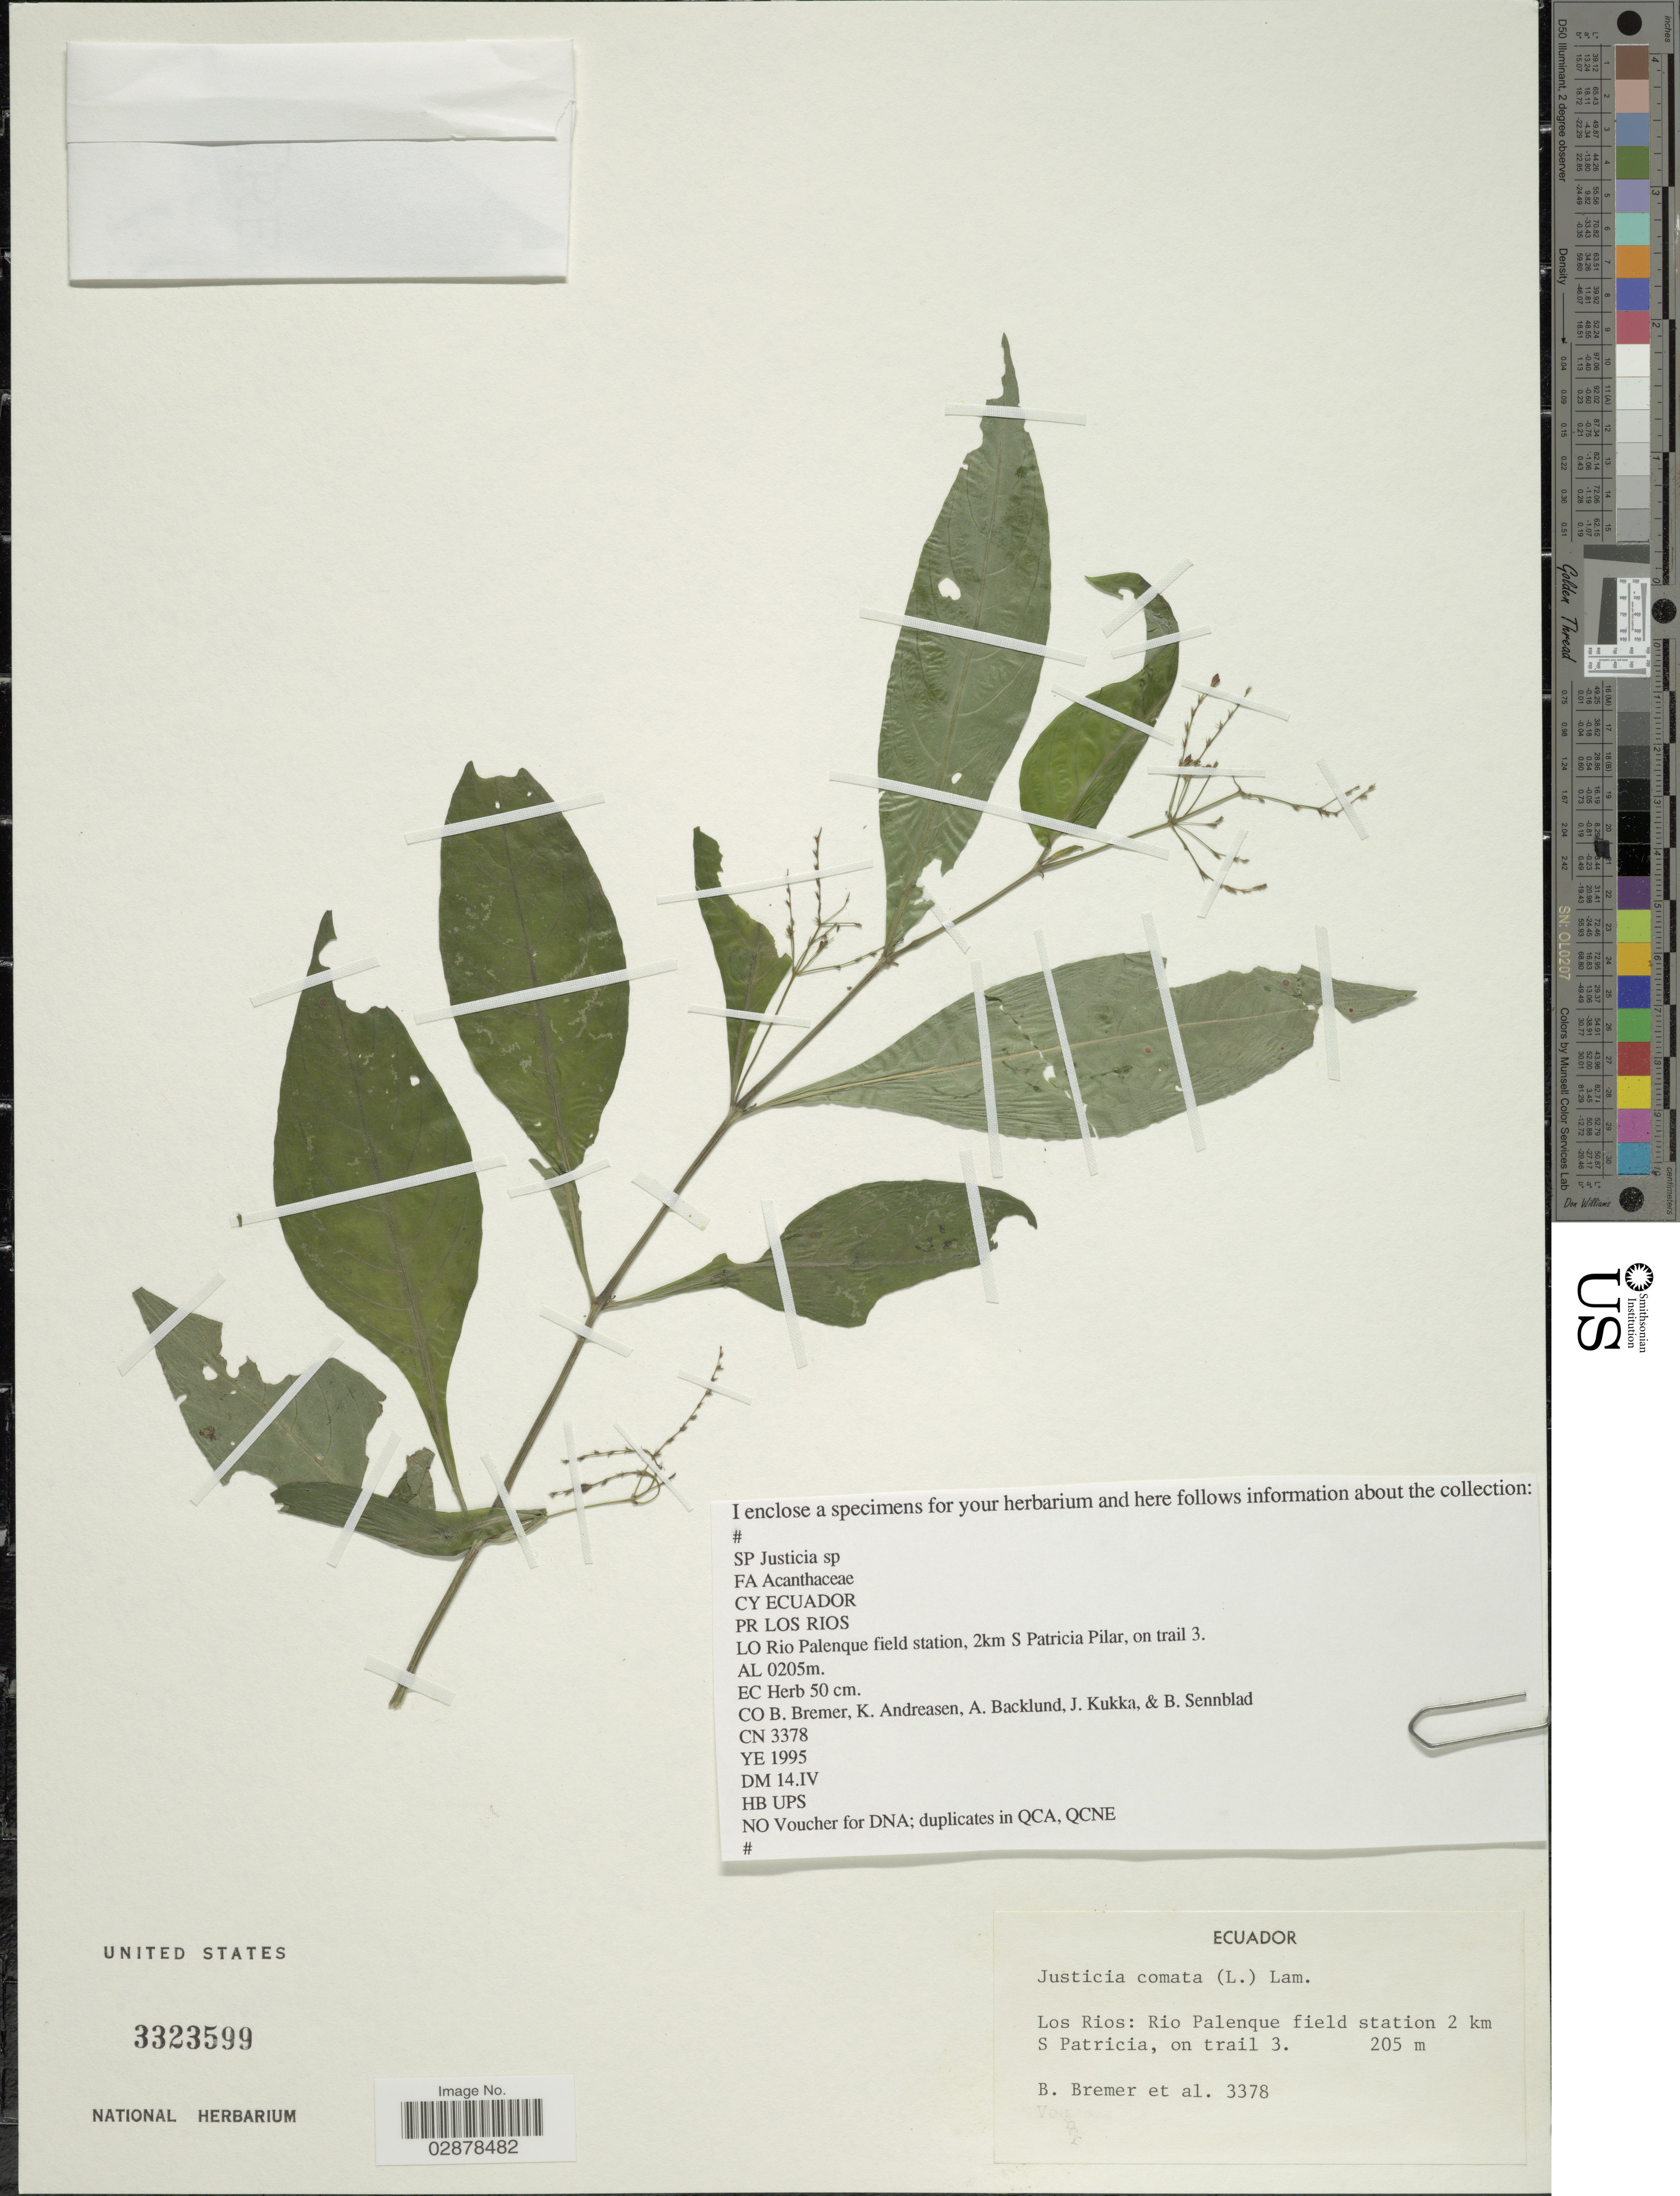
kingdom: Plantae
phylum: Tracheophyta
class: Magnoliopsida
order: Lamiales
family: Acanthaceae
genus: Justicia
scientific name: Justicia comata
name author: (L.) Lam.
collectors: B. Bremer & et al.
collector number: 3378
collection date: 1995-04-14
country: Ecuador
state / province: Los Ríos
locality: Rio Palenque field station, 2km S Patricia Pilar, on trail 3.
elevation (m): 205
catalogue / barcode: US 3323599